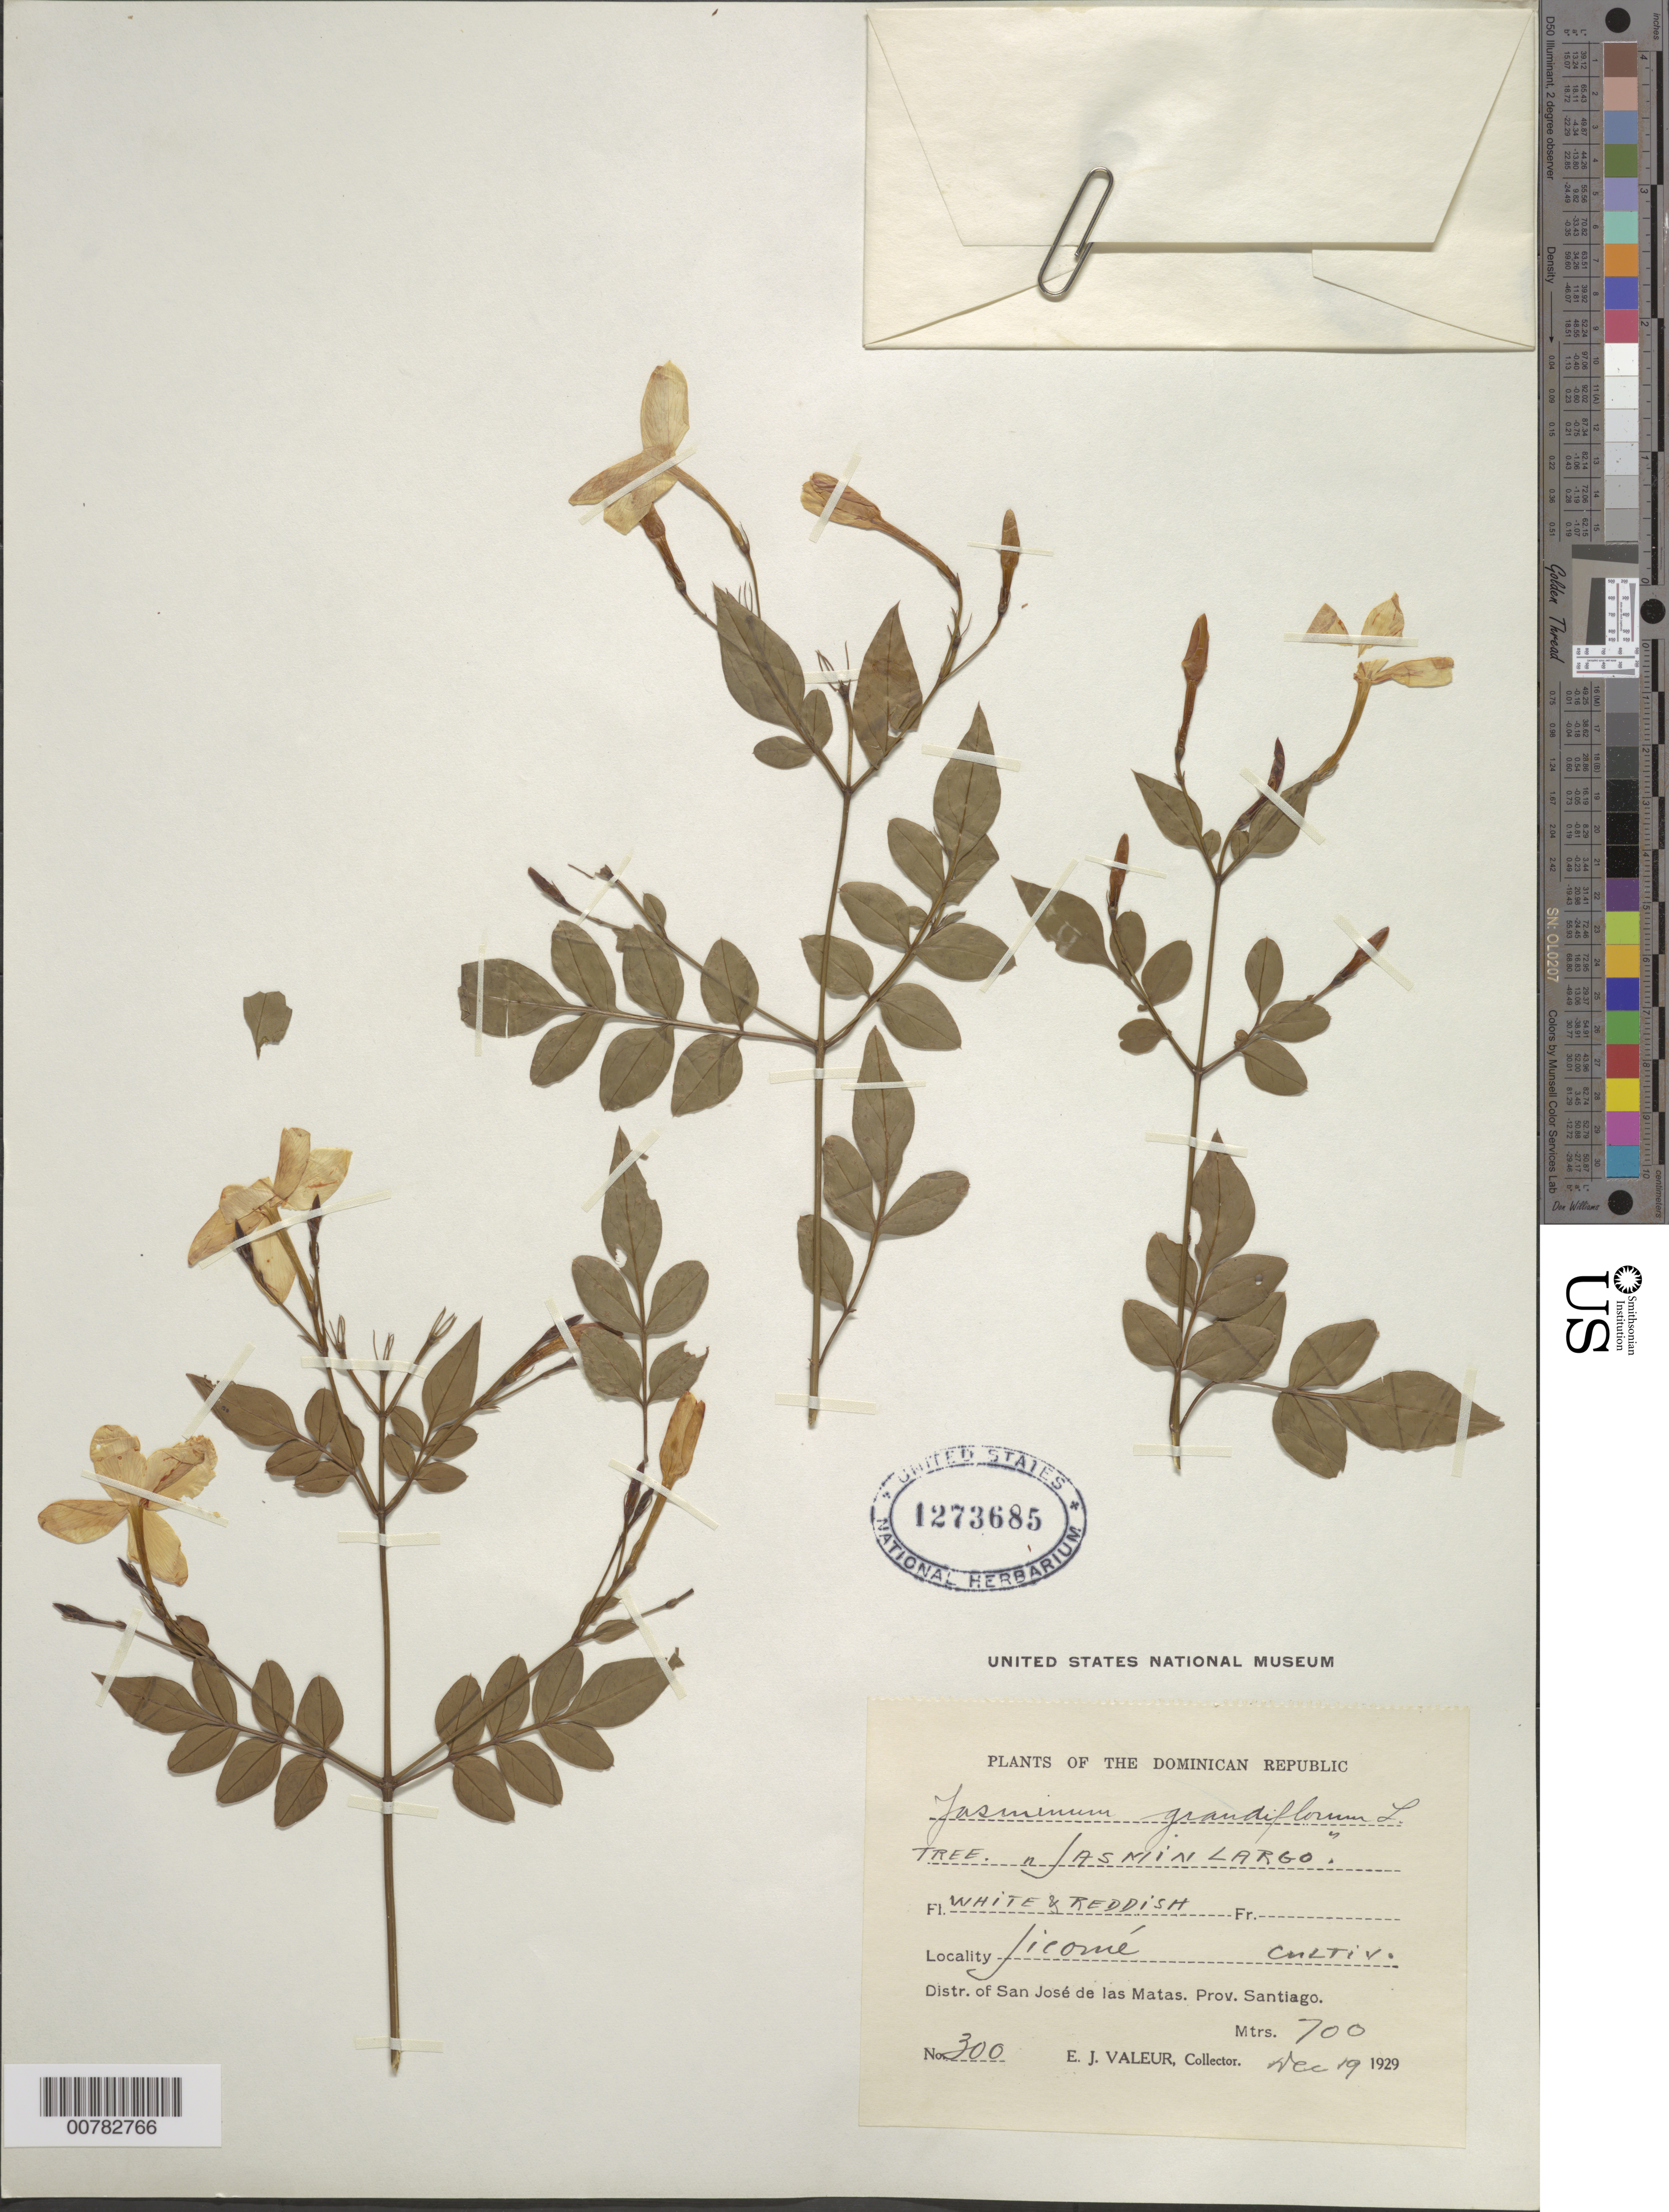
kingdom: Plantae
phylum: Tracheophyta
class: Magnoliopsida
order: Lamiales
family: Oleaceae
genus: Jasminum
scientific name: Jasminum grandiflorum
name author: L.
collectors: E. Valeur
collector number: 300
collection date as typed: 19 Dec 1929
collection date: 1929-12-19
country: Dominican Republic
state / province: Santiago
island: Hispaniola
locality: San José de las Matas, Jicomé.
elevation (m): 700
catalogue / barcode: US 1273685